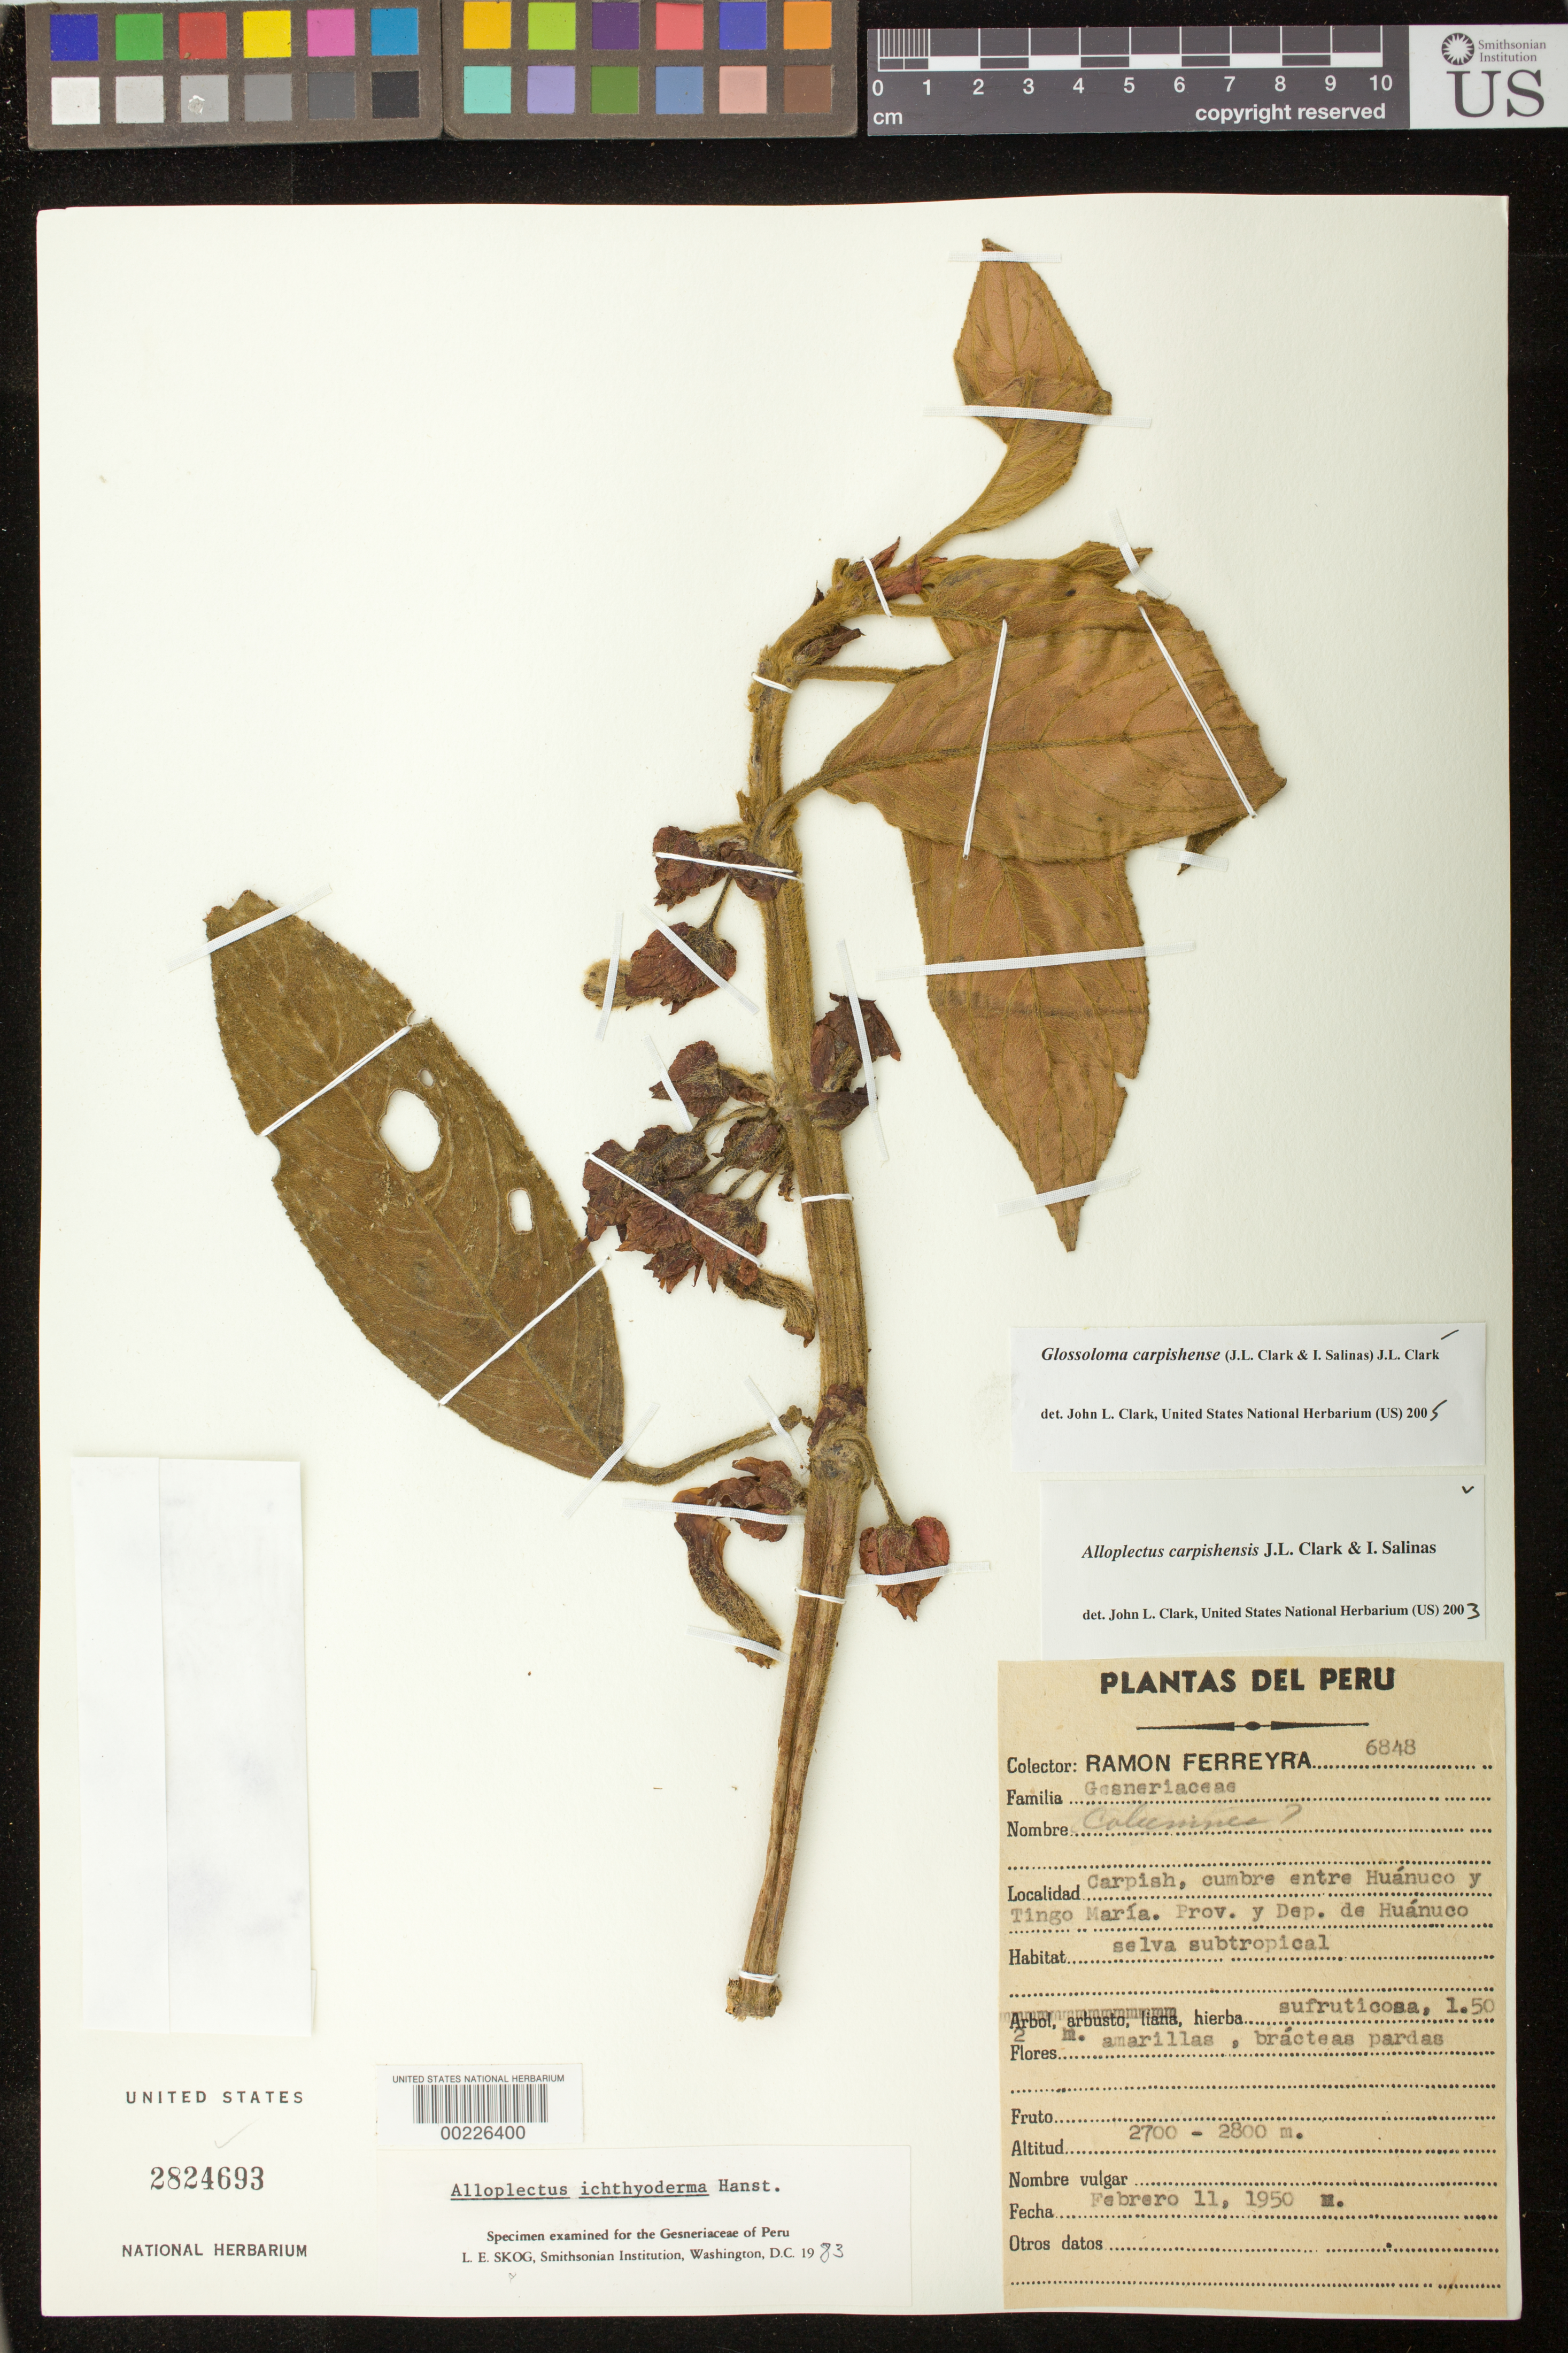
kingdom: Plantae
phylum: Tracheophyta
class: Magnoliopsida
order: Lamiales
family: Gesneriaceae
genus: Glossoloma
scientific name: Glossoloma carpishense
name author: (J.L. Clark & I. Salinas) J.L. Clark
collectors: R. A. Ferreyra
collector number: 6848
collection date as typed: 11 Feb 1950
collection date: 1950-02-11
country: Peru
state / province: Huánuco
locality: Carpish, summit between Huanuco and Tingo Maria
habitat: Subtropical forest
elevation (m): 2700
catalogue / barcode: US 2824693